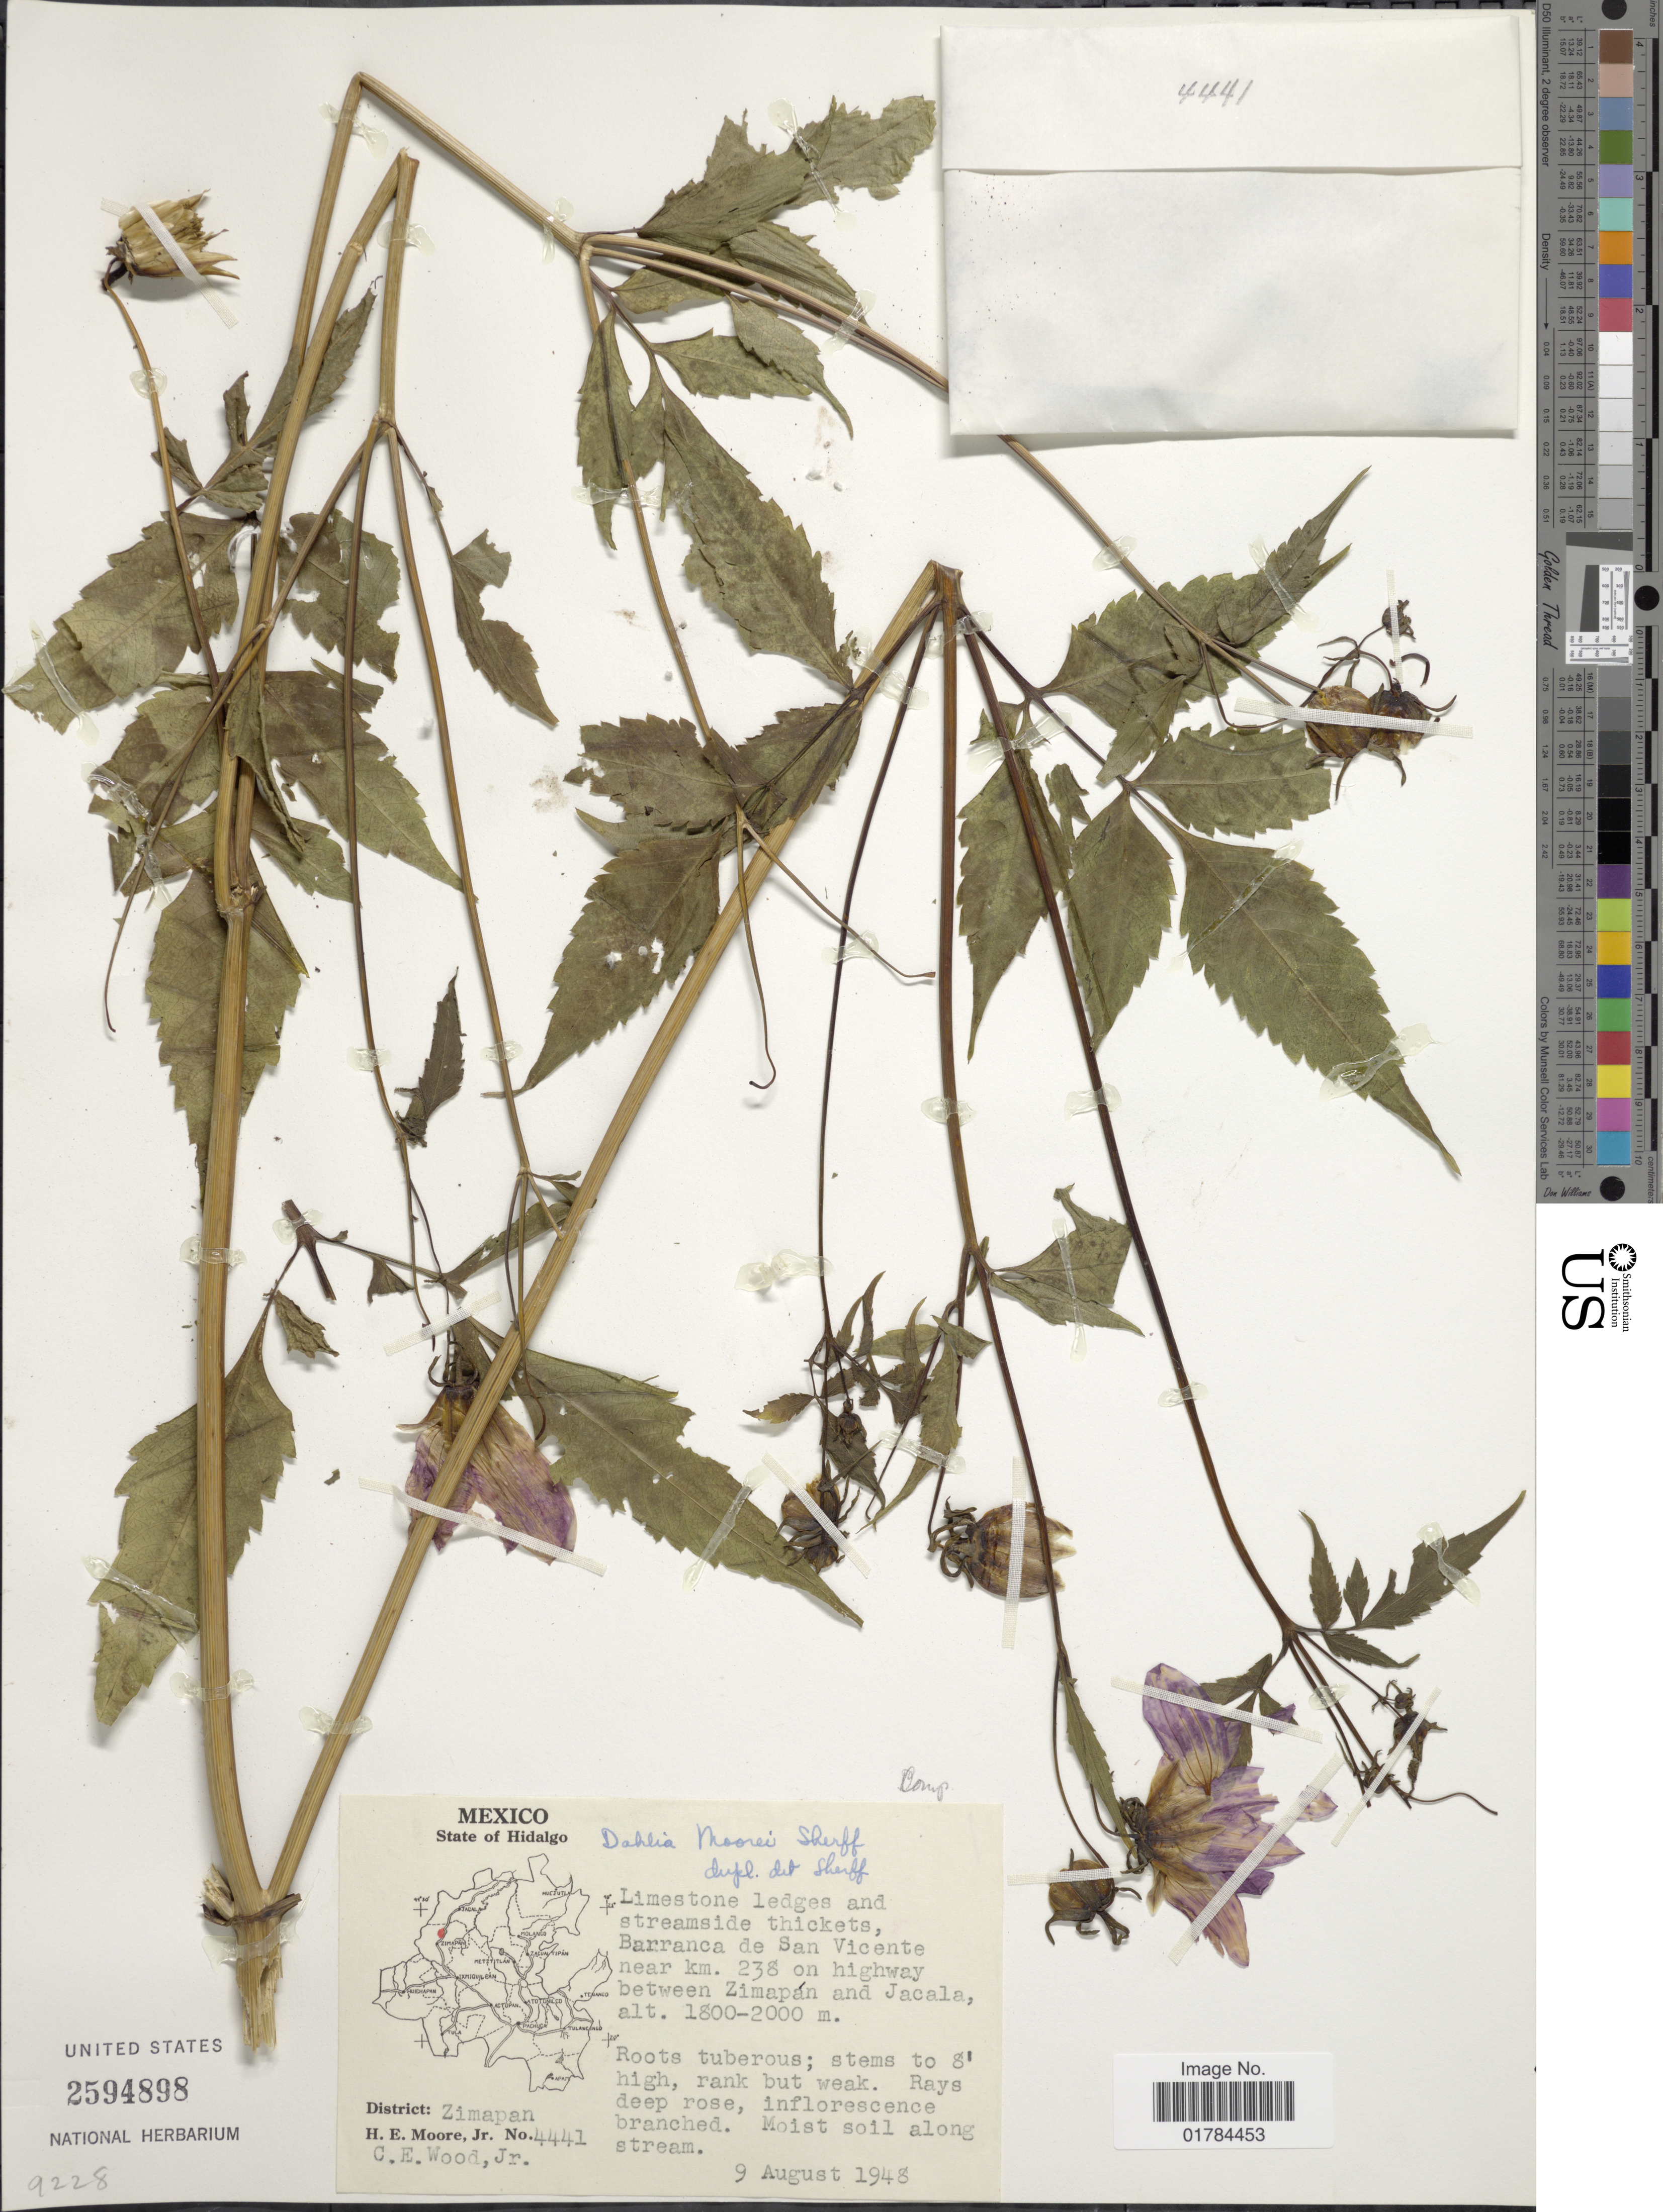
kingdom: Plantae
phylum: Tracheophyta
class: Magnoliopsida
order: Asterales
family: Asteraceae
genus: Dahlia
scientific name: Dahlia moorei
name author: Sherff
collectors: H. Moore & C. Wood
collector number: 4441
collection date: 1948-08-09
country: Mexico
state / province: Hidalgo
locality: District: Zimapan, Barranca de San Vicente near Km. 238 om highway between Zimapan and Jacala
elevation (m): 1800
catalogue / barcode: US 2594898